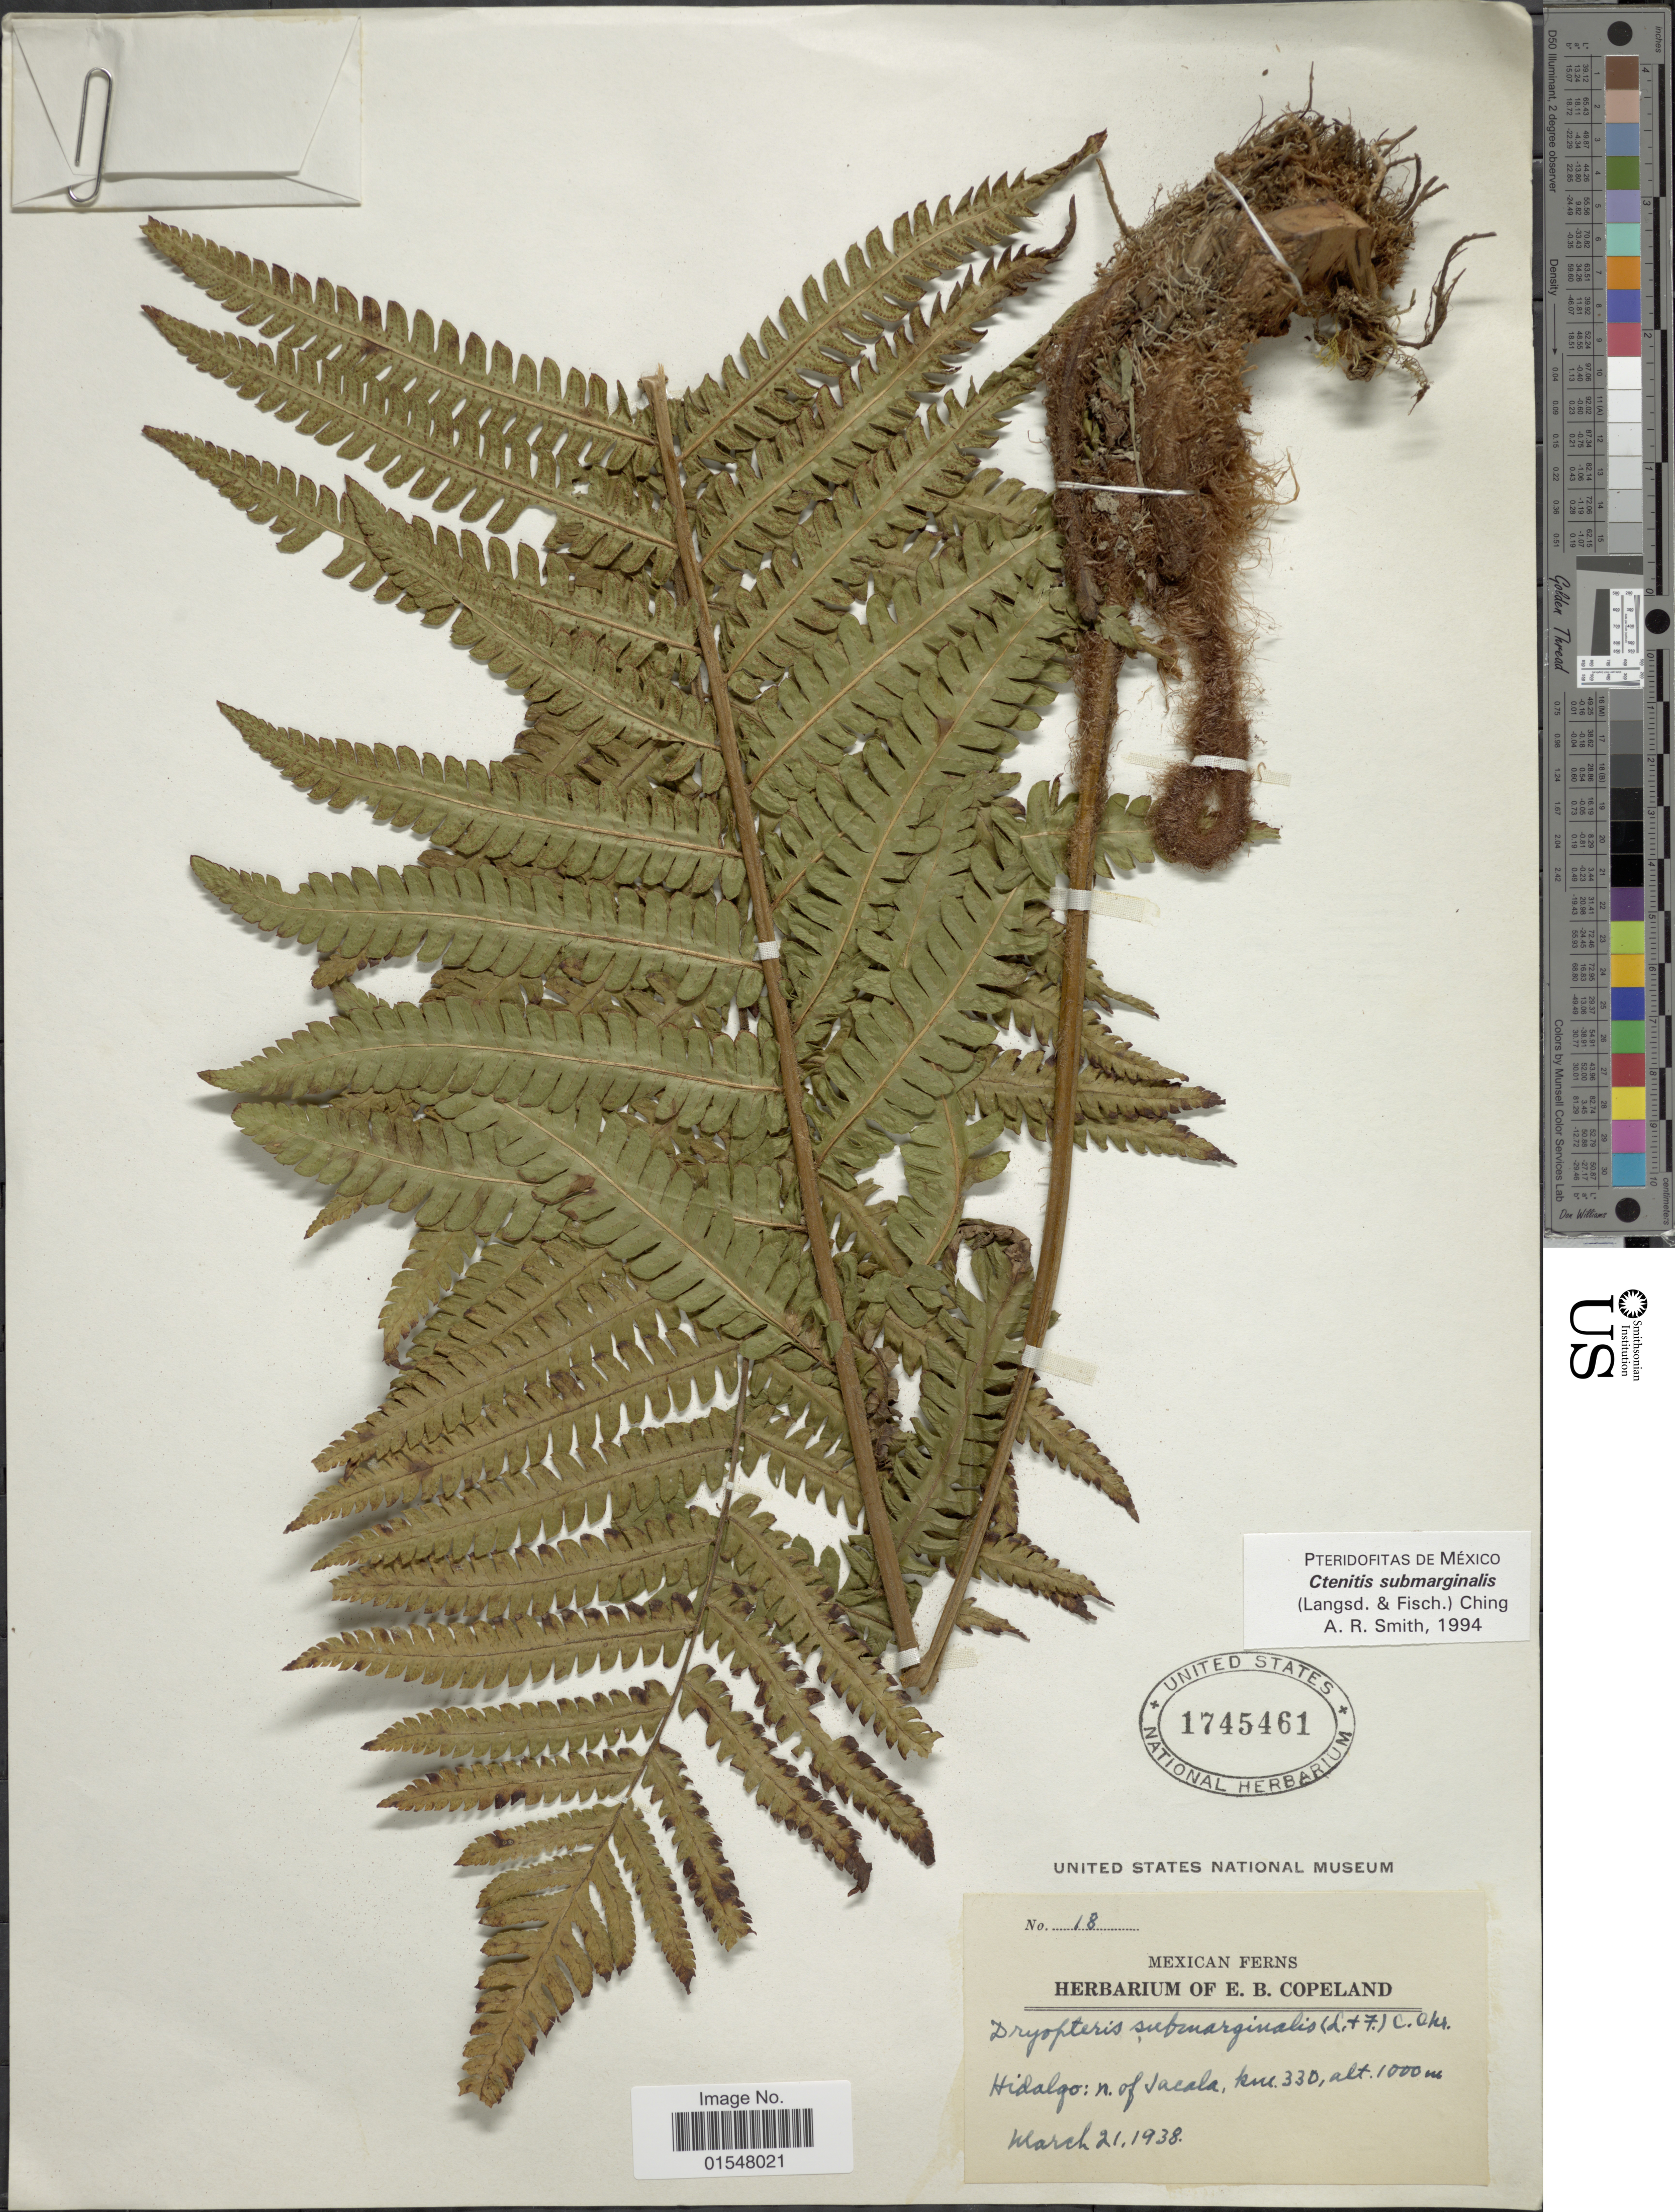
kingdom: Plantae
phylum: Tracheophyta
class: Polypodiopsida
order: Polypodiales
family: Dryopteridaceae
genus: Ctenitis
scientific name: Ctenitis submarginalis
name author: (Langsd. & Fisch.) Ching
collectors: ex herb. E. B. Copeland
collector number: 18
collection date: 1938-03-21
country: Mexico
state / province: Hidalgo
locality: N of Jacala, km 330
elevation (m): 1000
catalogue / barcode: US 1745461